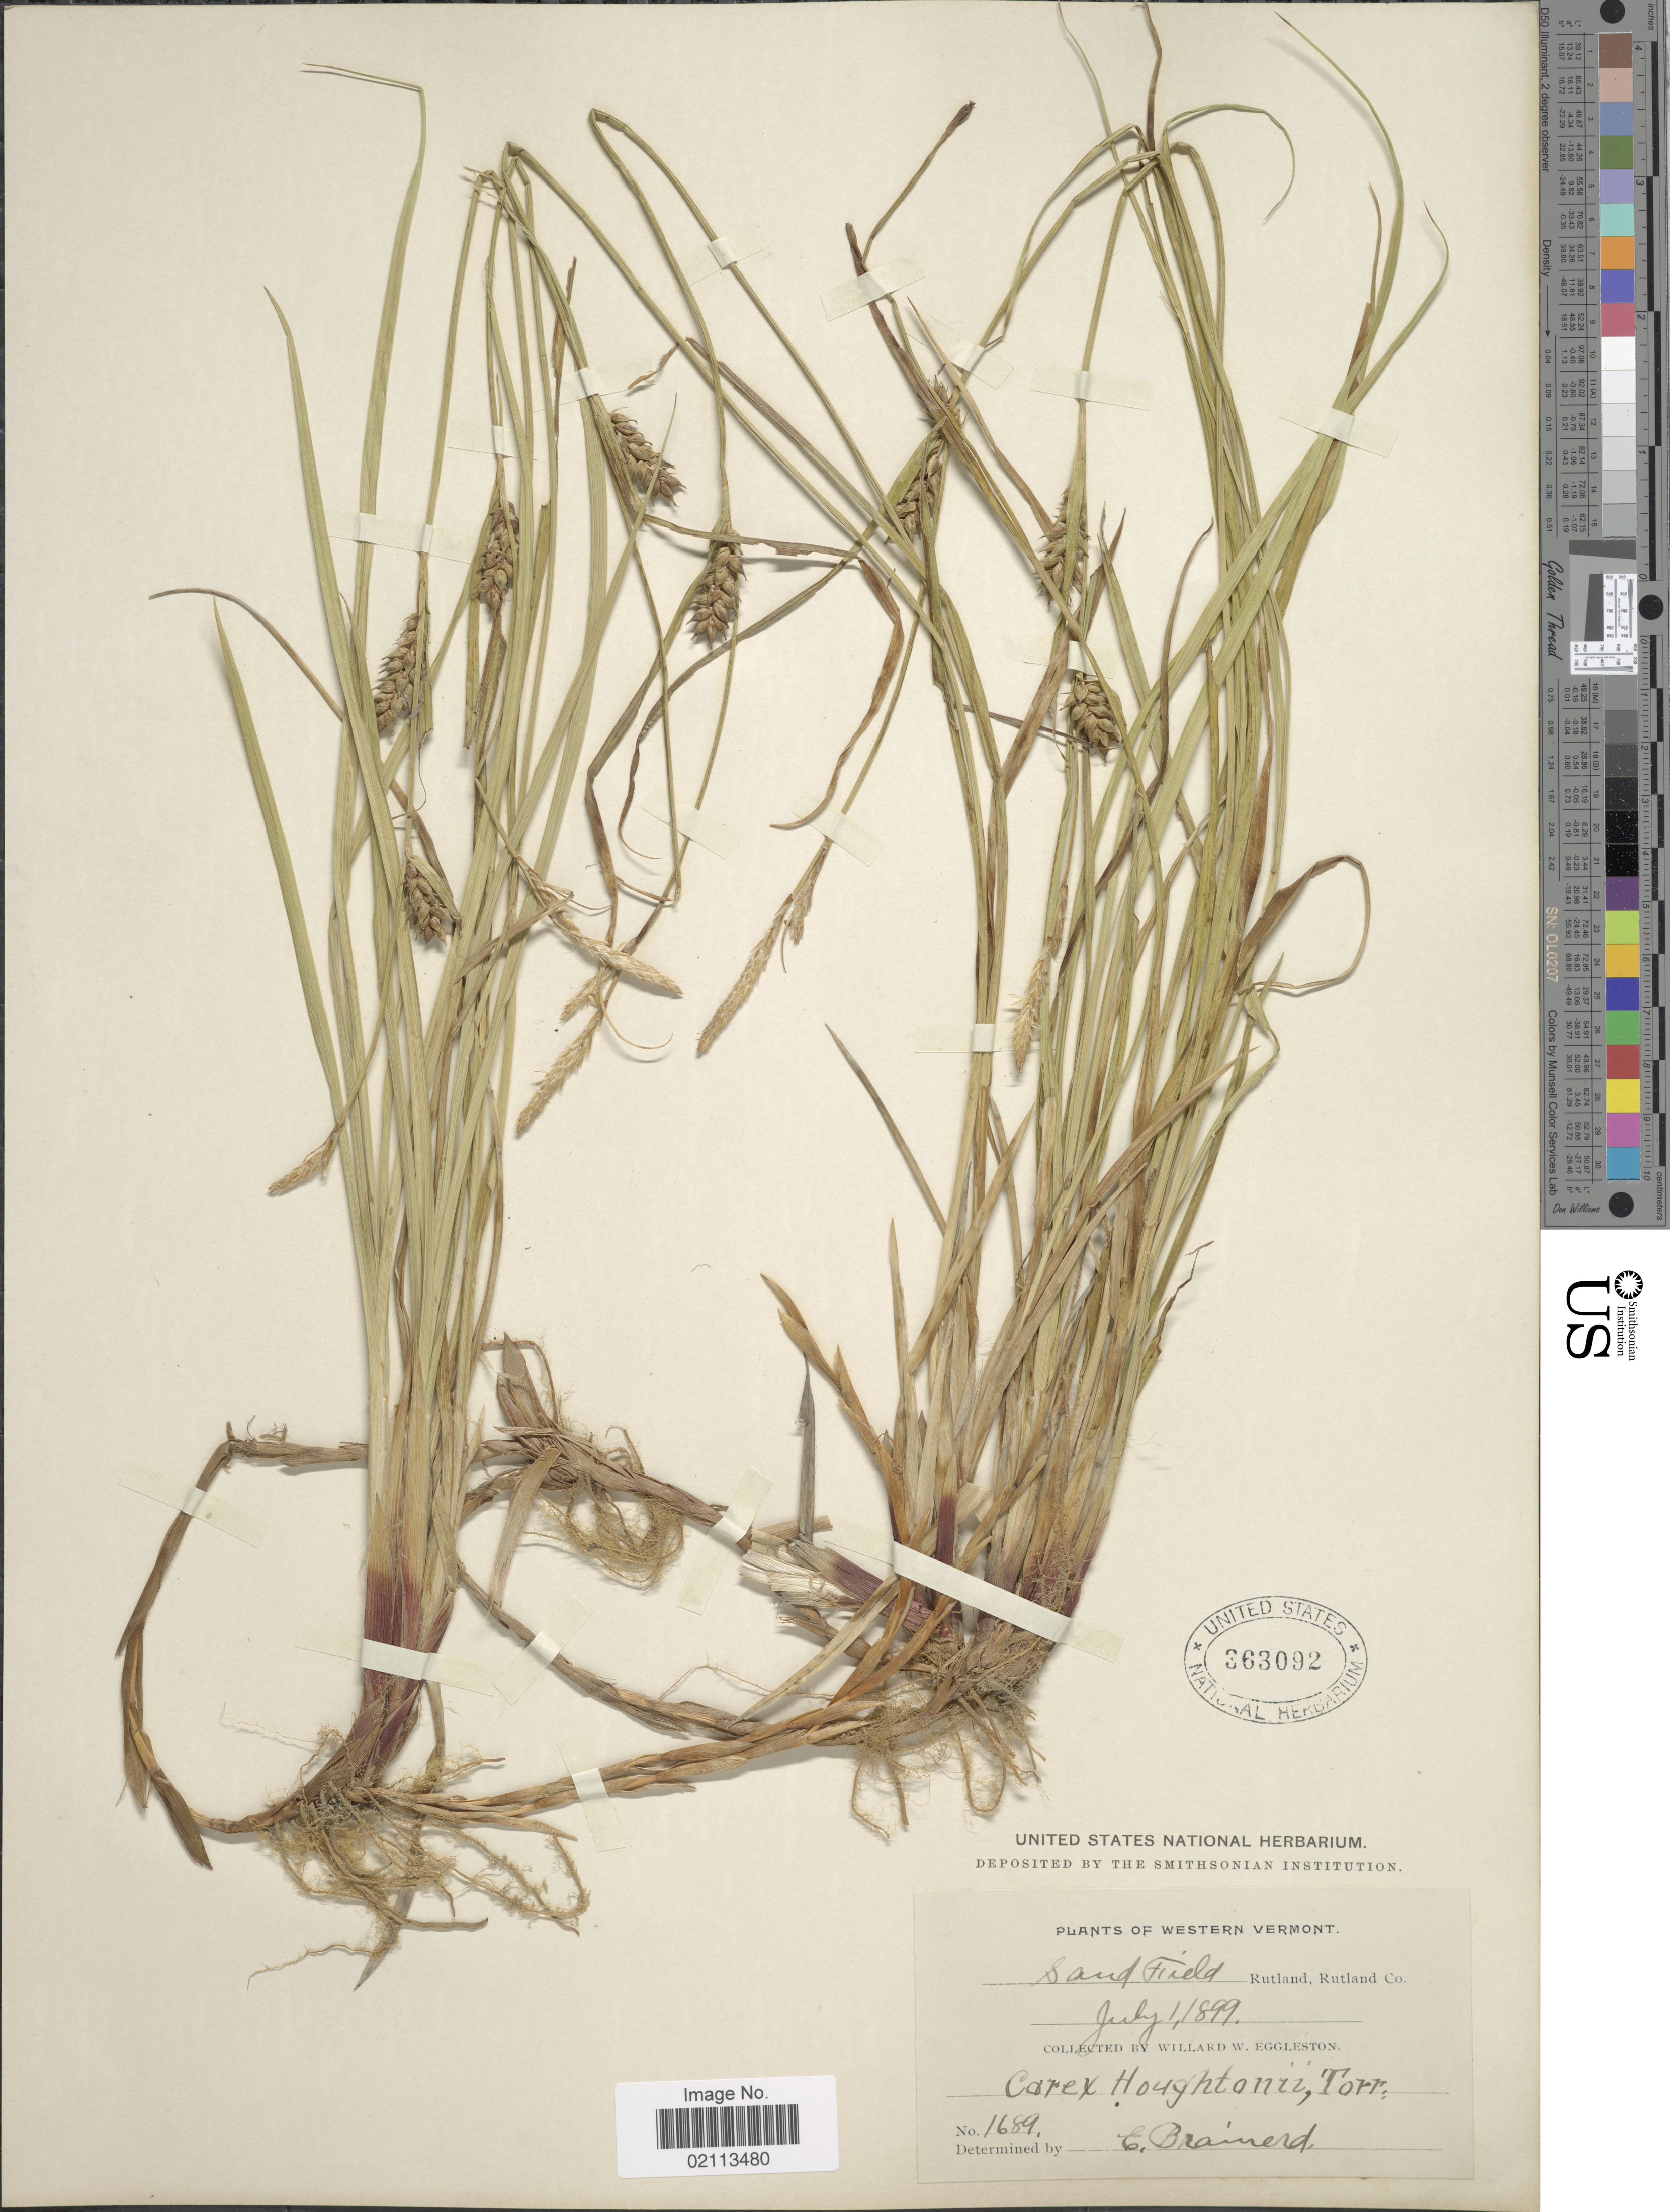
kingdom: Plantae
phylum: Tracheophyta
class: Liliopsida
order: Poales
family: Cyperaceae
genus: Carex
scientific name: Carex houghtoniana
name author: Torr. ex Dewey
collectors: W. W. Eggleston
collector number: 1689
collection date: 1899-07-01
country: United States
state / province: Vermont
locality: Western Vermont, Sand Field, Rutland, Rutland Co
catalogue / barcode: US 363092